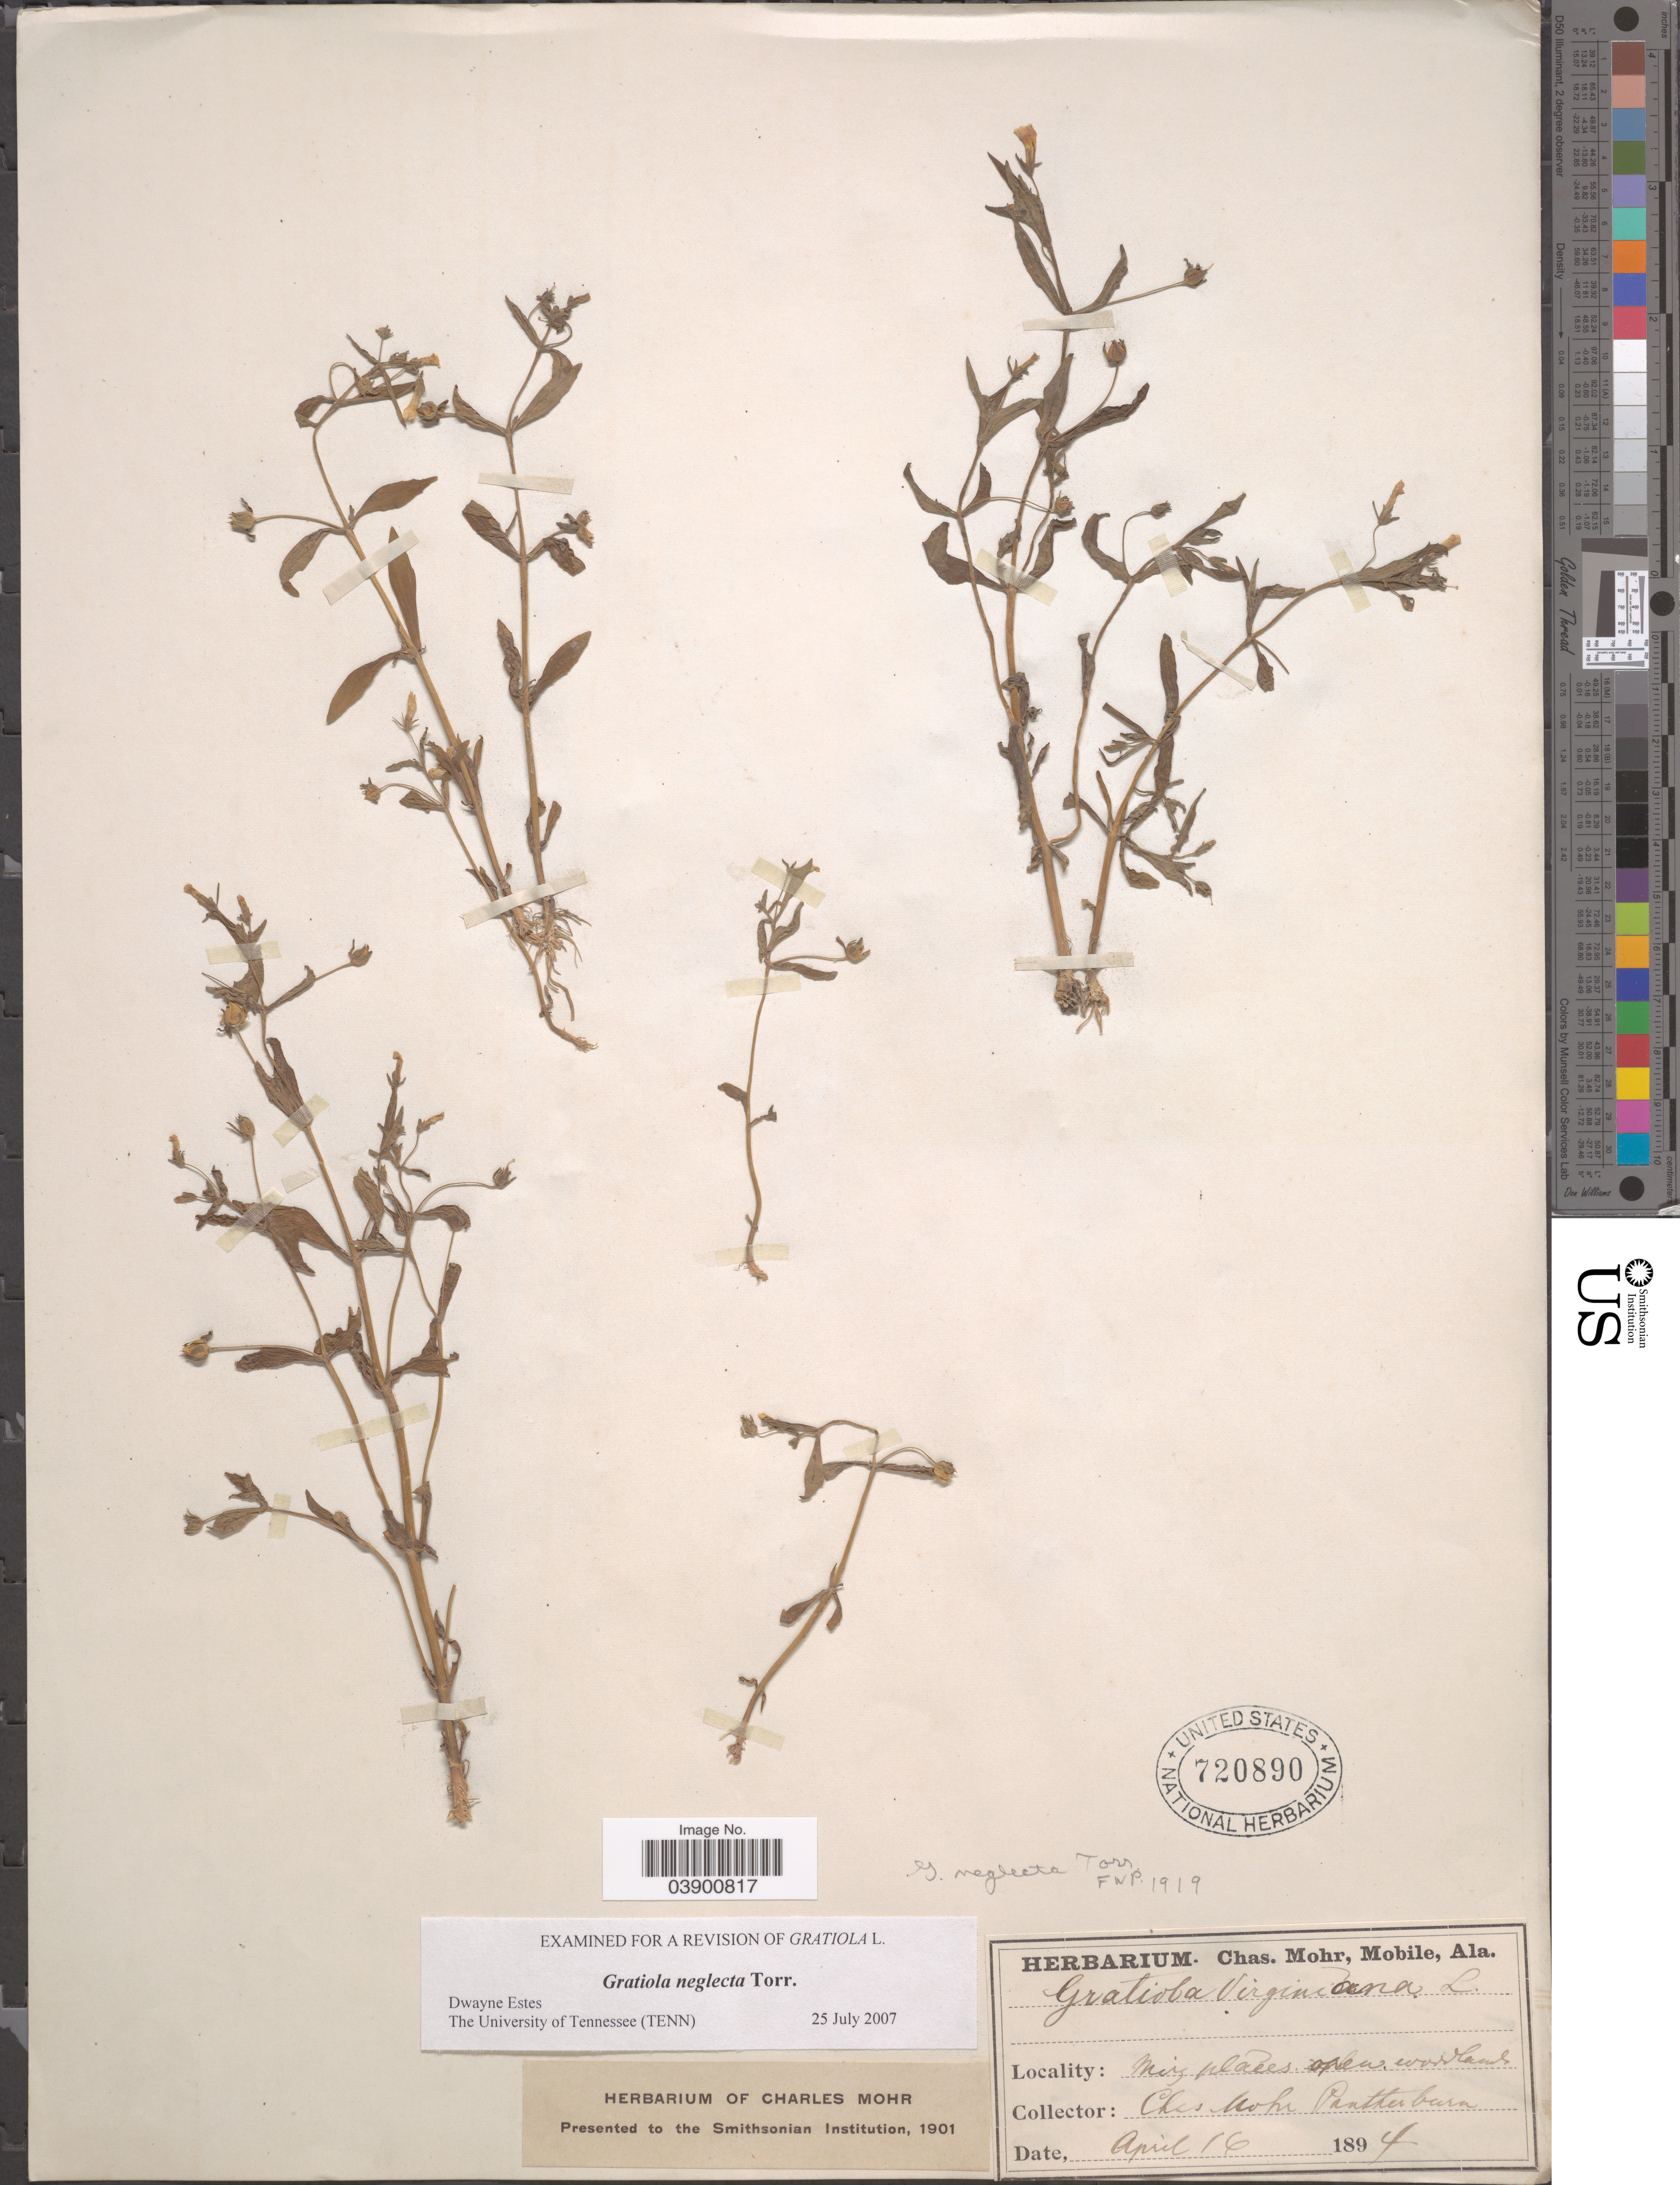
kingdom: Plantae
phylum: Tracheophyta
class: Magnoliopsida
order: Lamiales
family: Plantaginaceae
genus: Gratiola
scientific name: Gratiola neglecta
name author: Torr.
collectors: Mohr, C. T. (herbarium)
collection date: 1894-04-16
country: United States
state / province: Alabama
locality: Pantherburn.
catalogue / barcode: US 720890